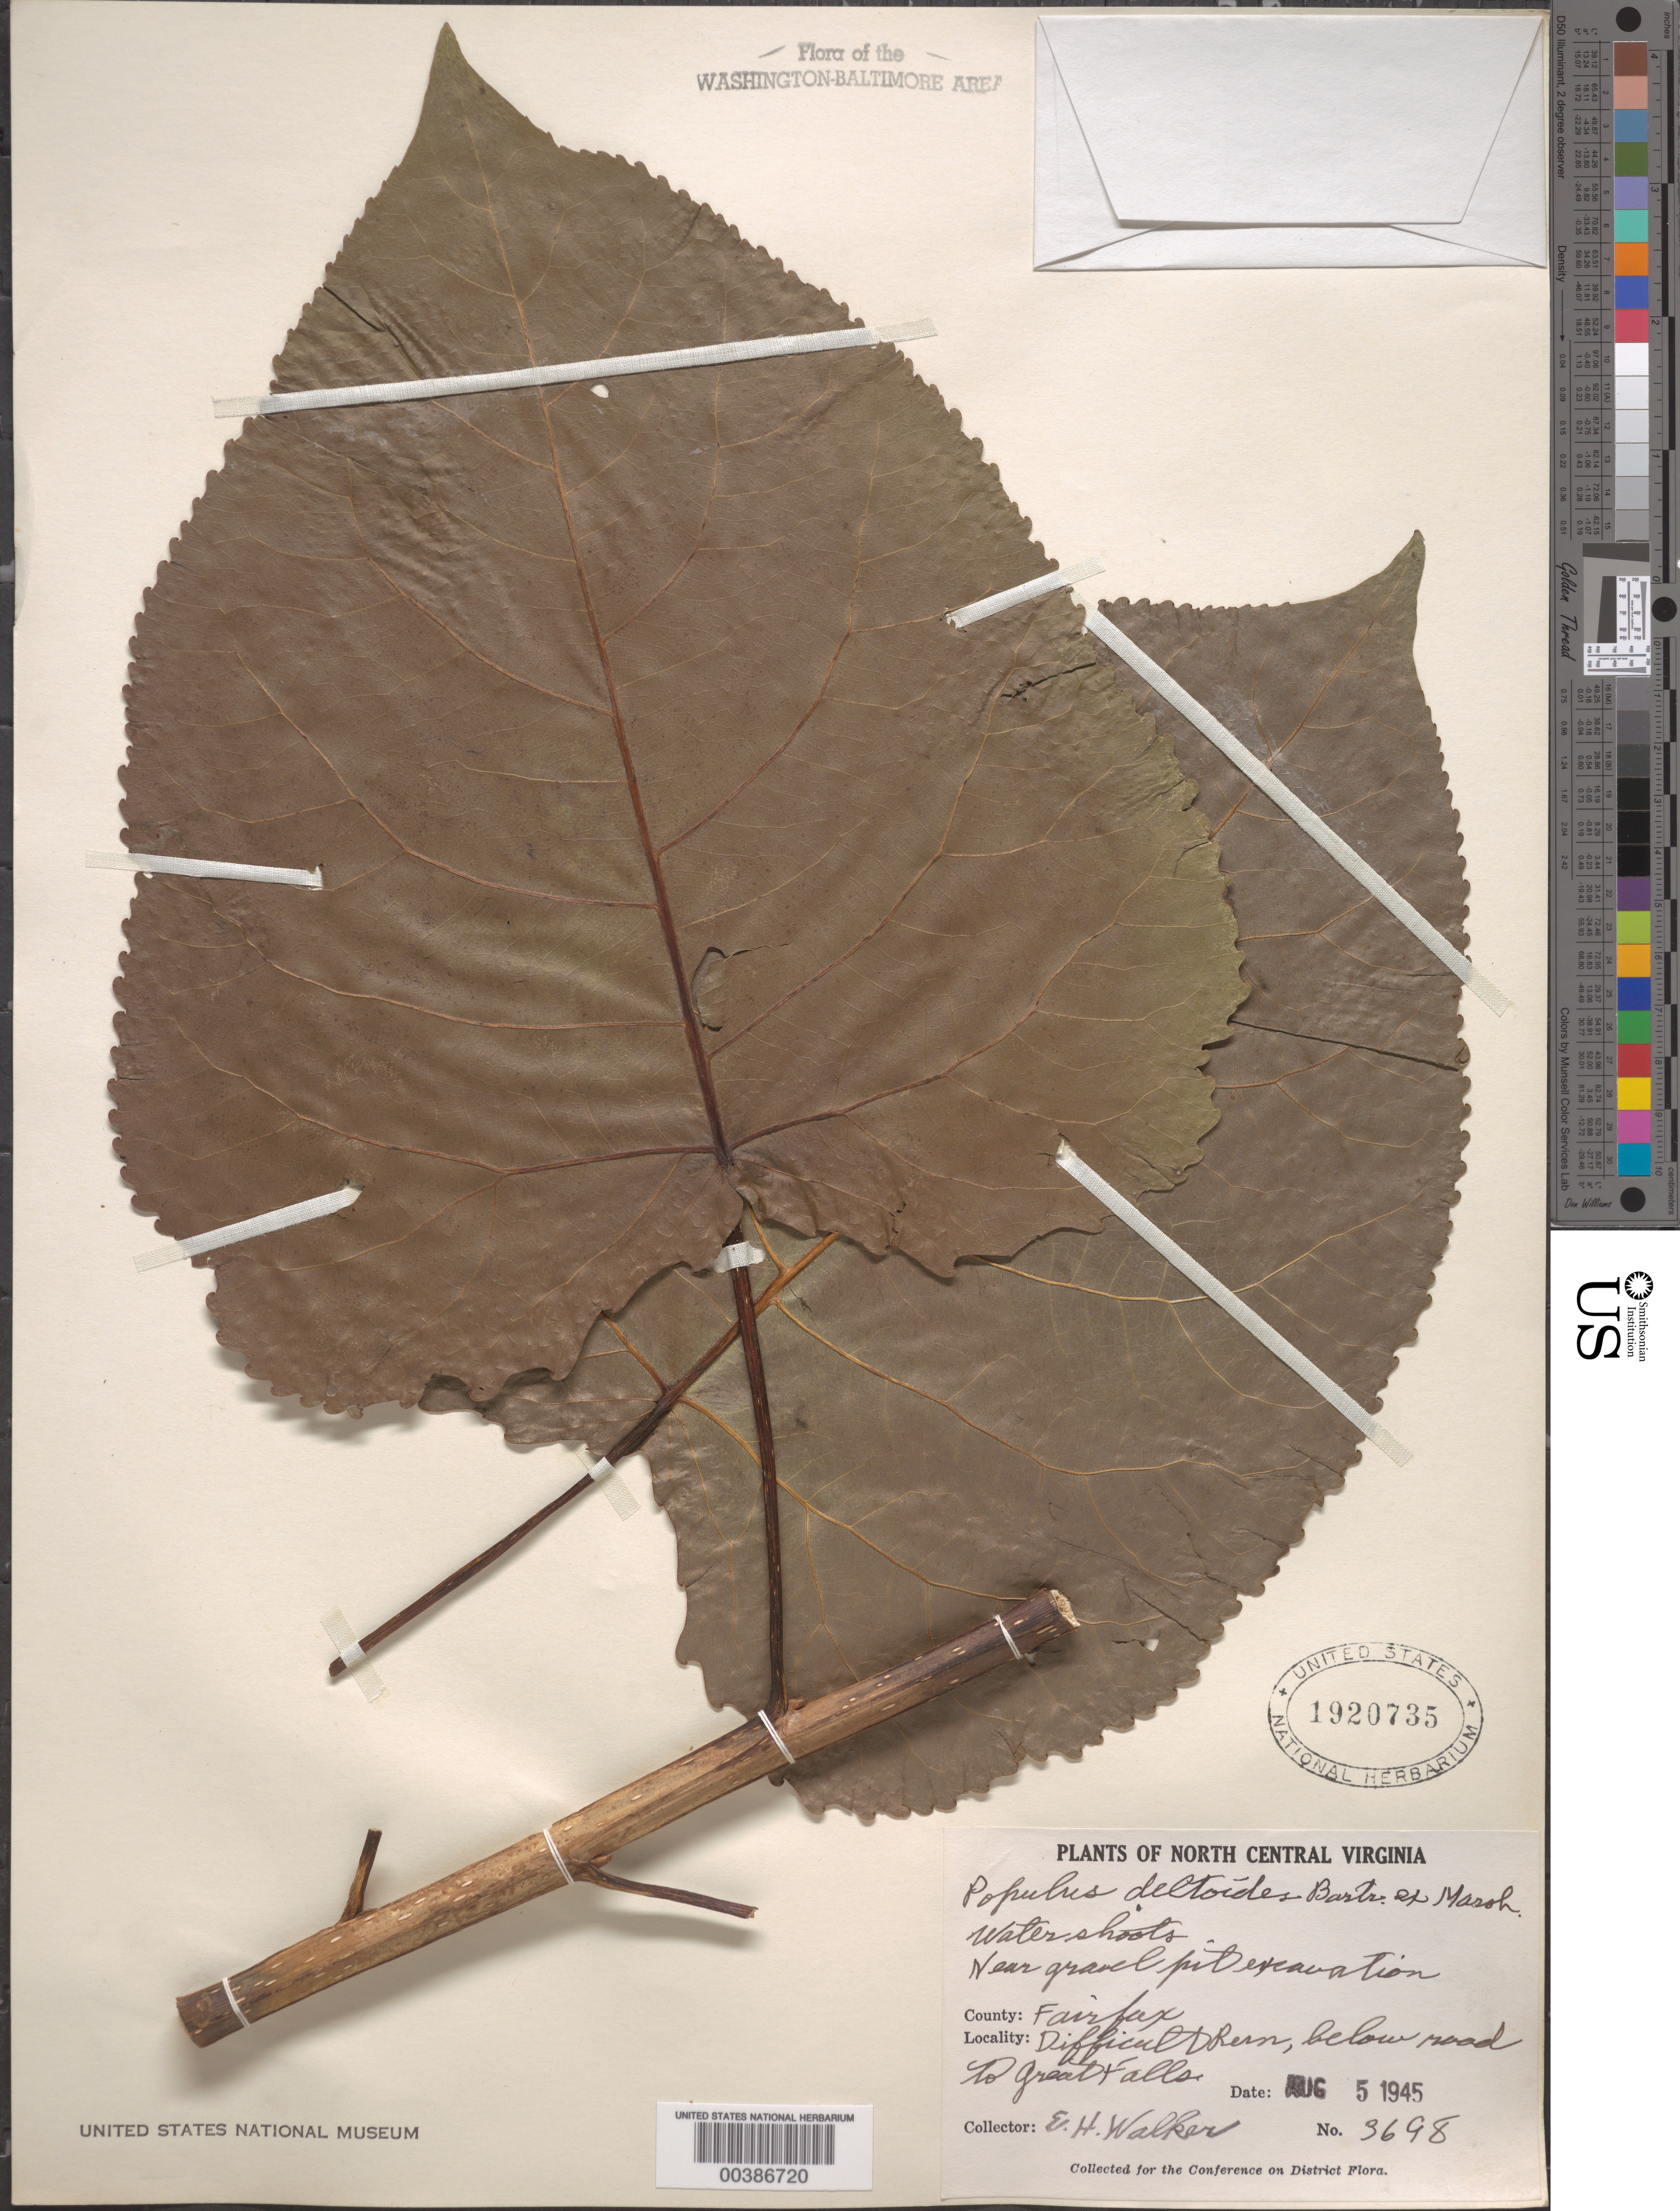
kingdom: Plantae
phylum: Tracheophyta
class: Magnoliopsida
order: Malpighiales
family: Salicaceae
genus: Populus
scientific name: Populus deltoides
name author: W. Bartram ex Marshall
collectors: E. H. Walker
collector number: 3698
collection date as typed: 05 Aug 1945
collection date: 1945-08-05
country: United States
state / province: Virginia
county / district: Fairfax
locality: Difficult Run, near gravel pit excavation C. and O. Canal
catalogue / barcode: US 1920735